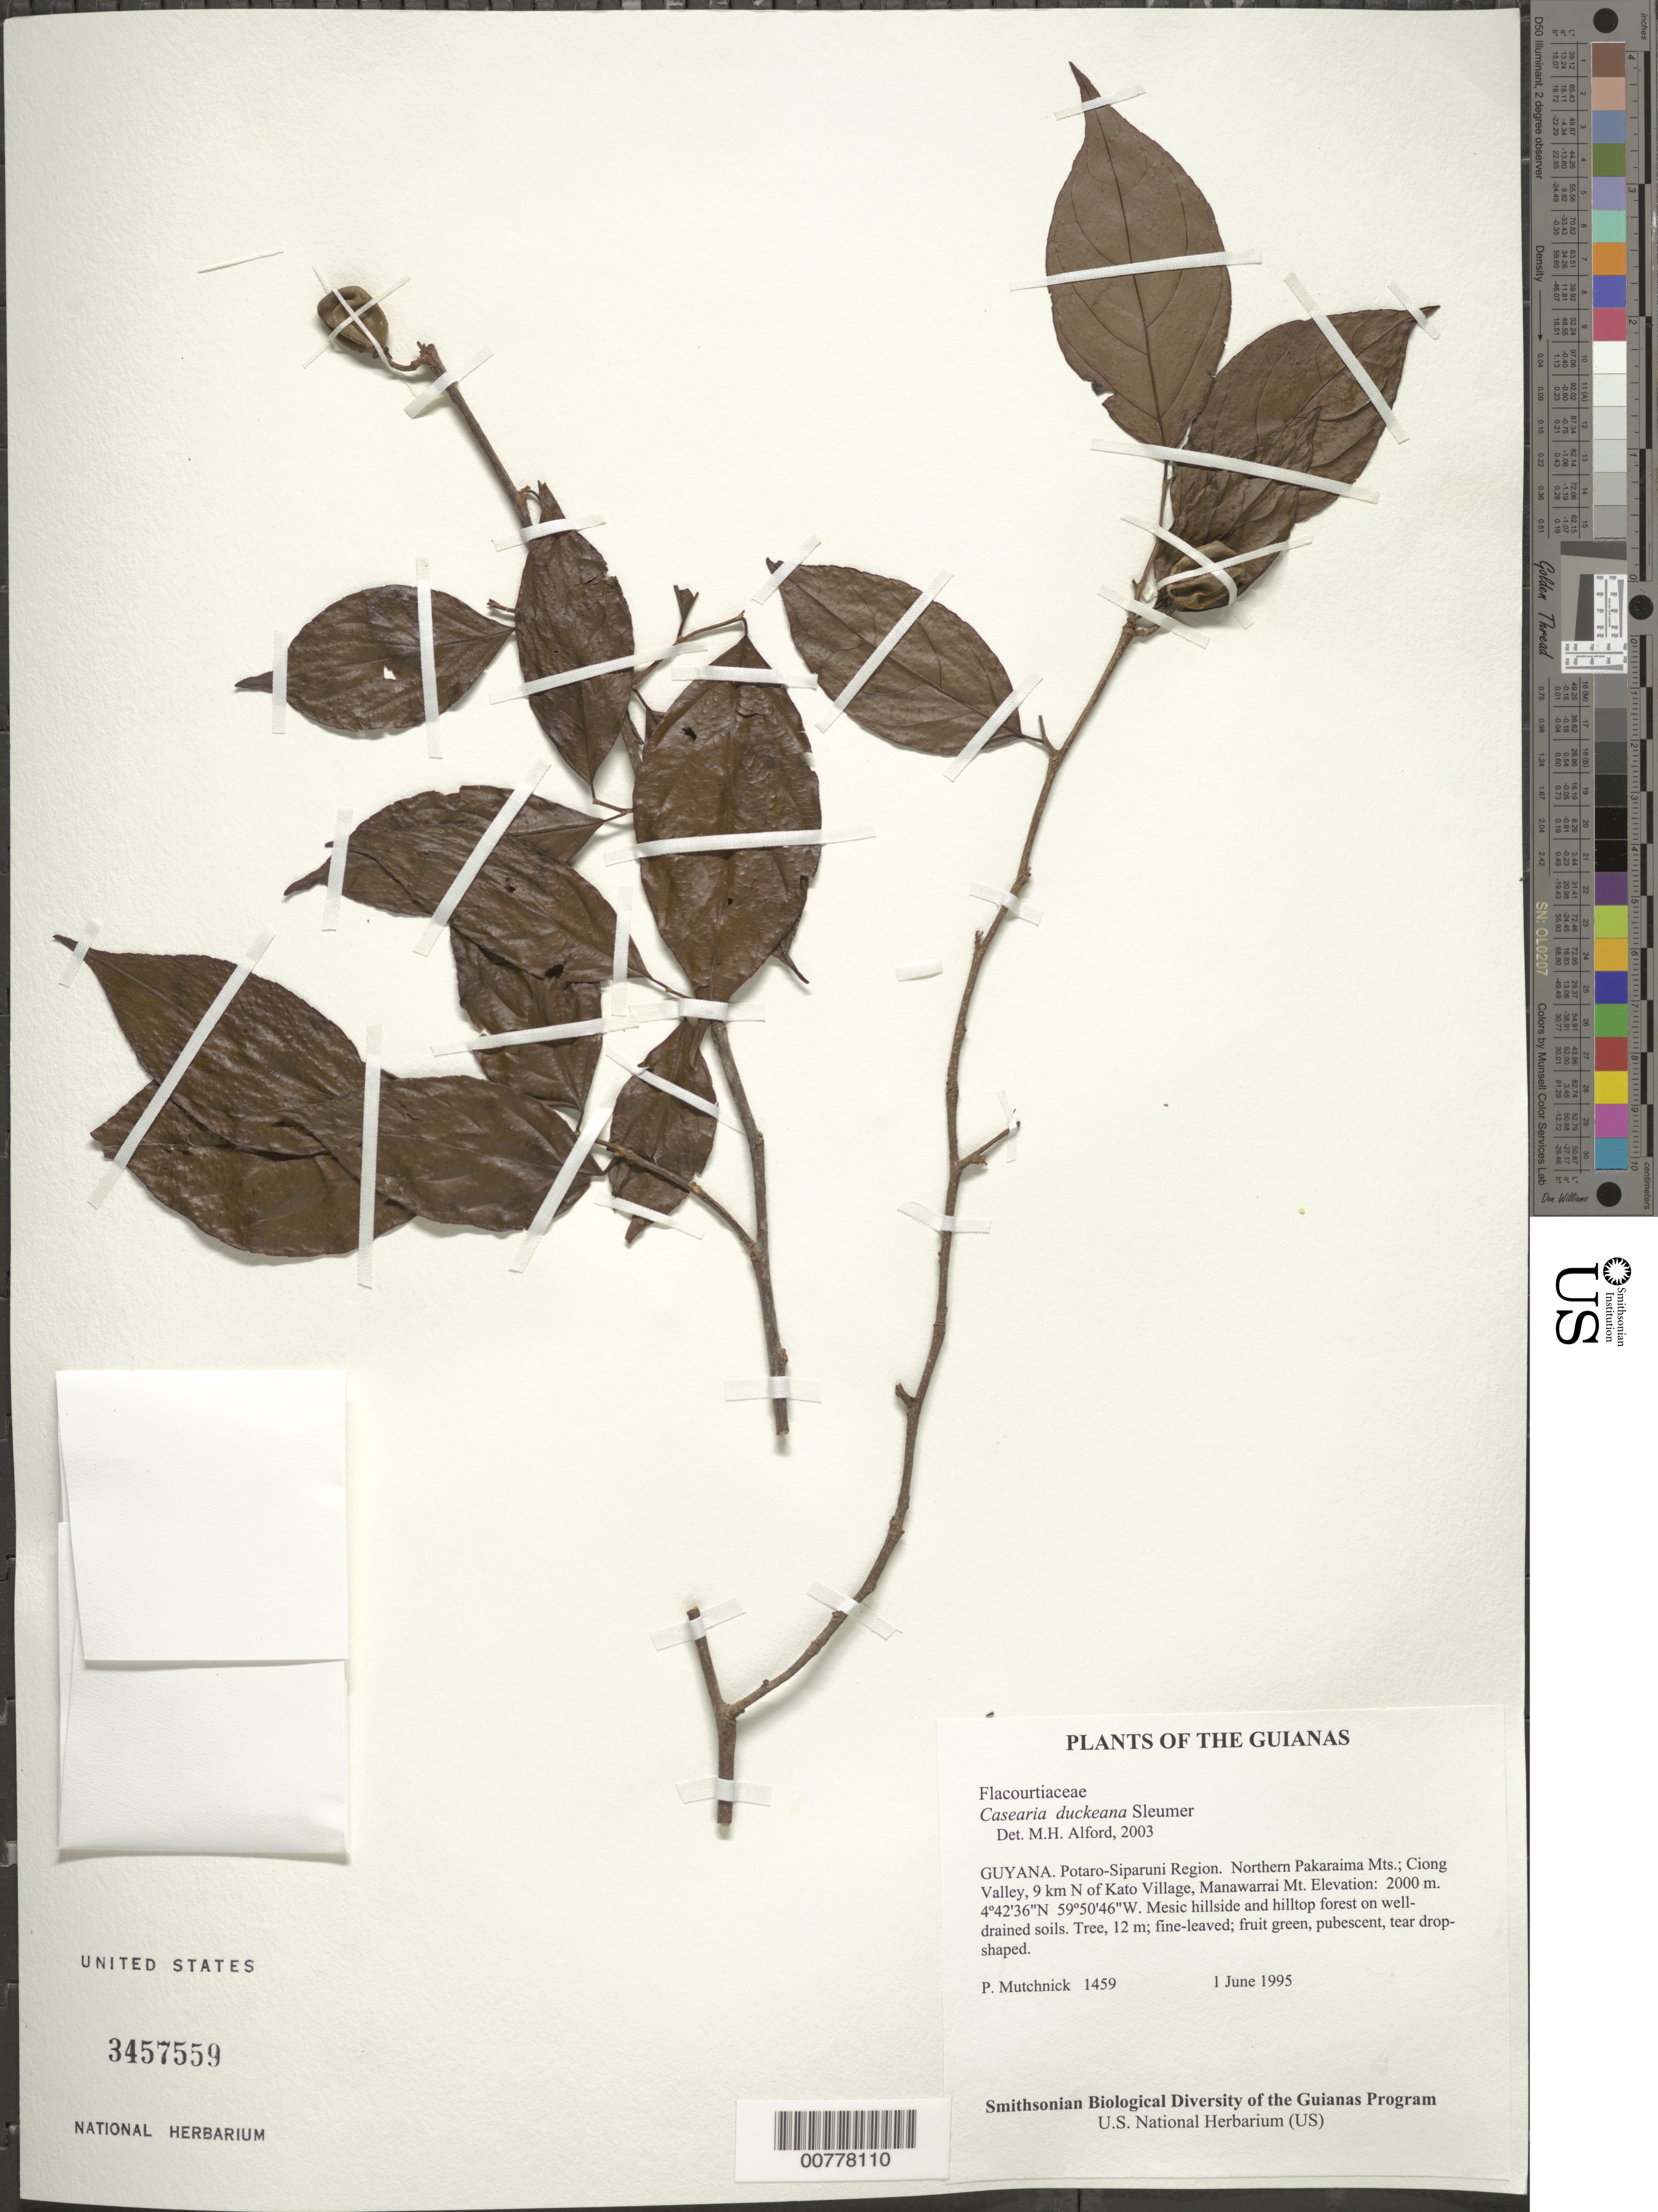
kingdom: Plantae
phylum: Tracheophyta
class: Magnoliopsida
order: Malpighiales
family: Salicaceae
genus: Casearia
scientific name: Casearia duckeana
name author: Sleumer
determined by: Alford, Mac Haverson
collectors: P. Mutchnick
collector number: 1459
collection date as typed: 1 June 1995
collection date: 1995-06-01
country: Guyana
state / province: Potaro-Siparuni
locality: Northern Pakaraima Mts.; Ciong Valley, 9 km N of Kato Village, Manawarrai Mt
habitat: Mesic hillside and hilltop forest on well-drained soils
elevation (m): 2000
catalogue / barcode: US 3457559